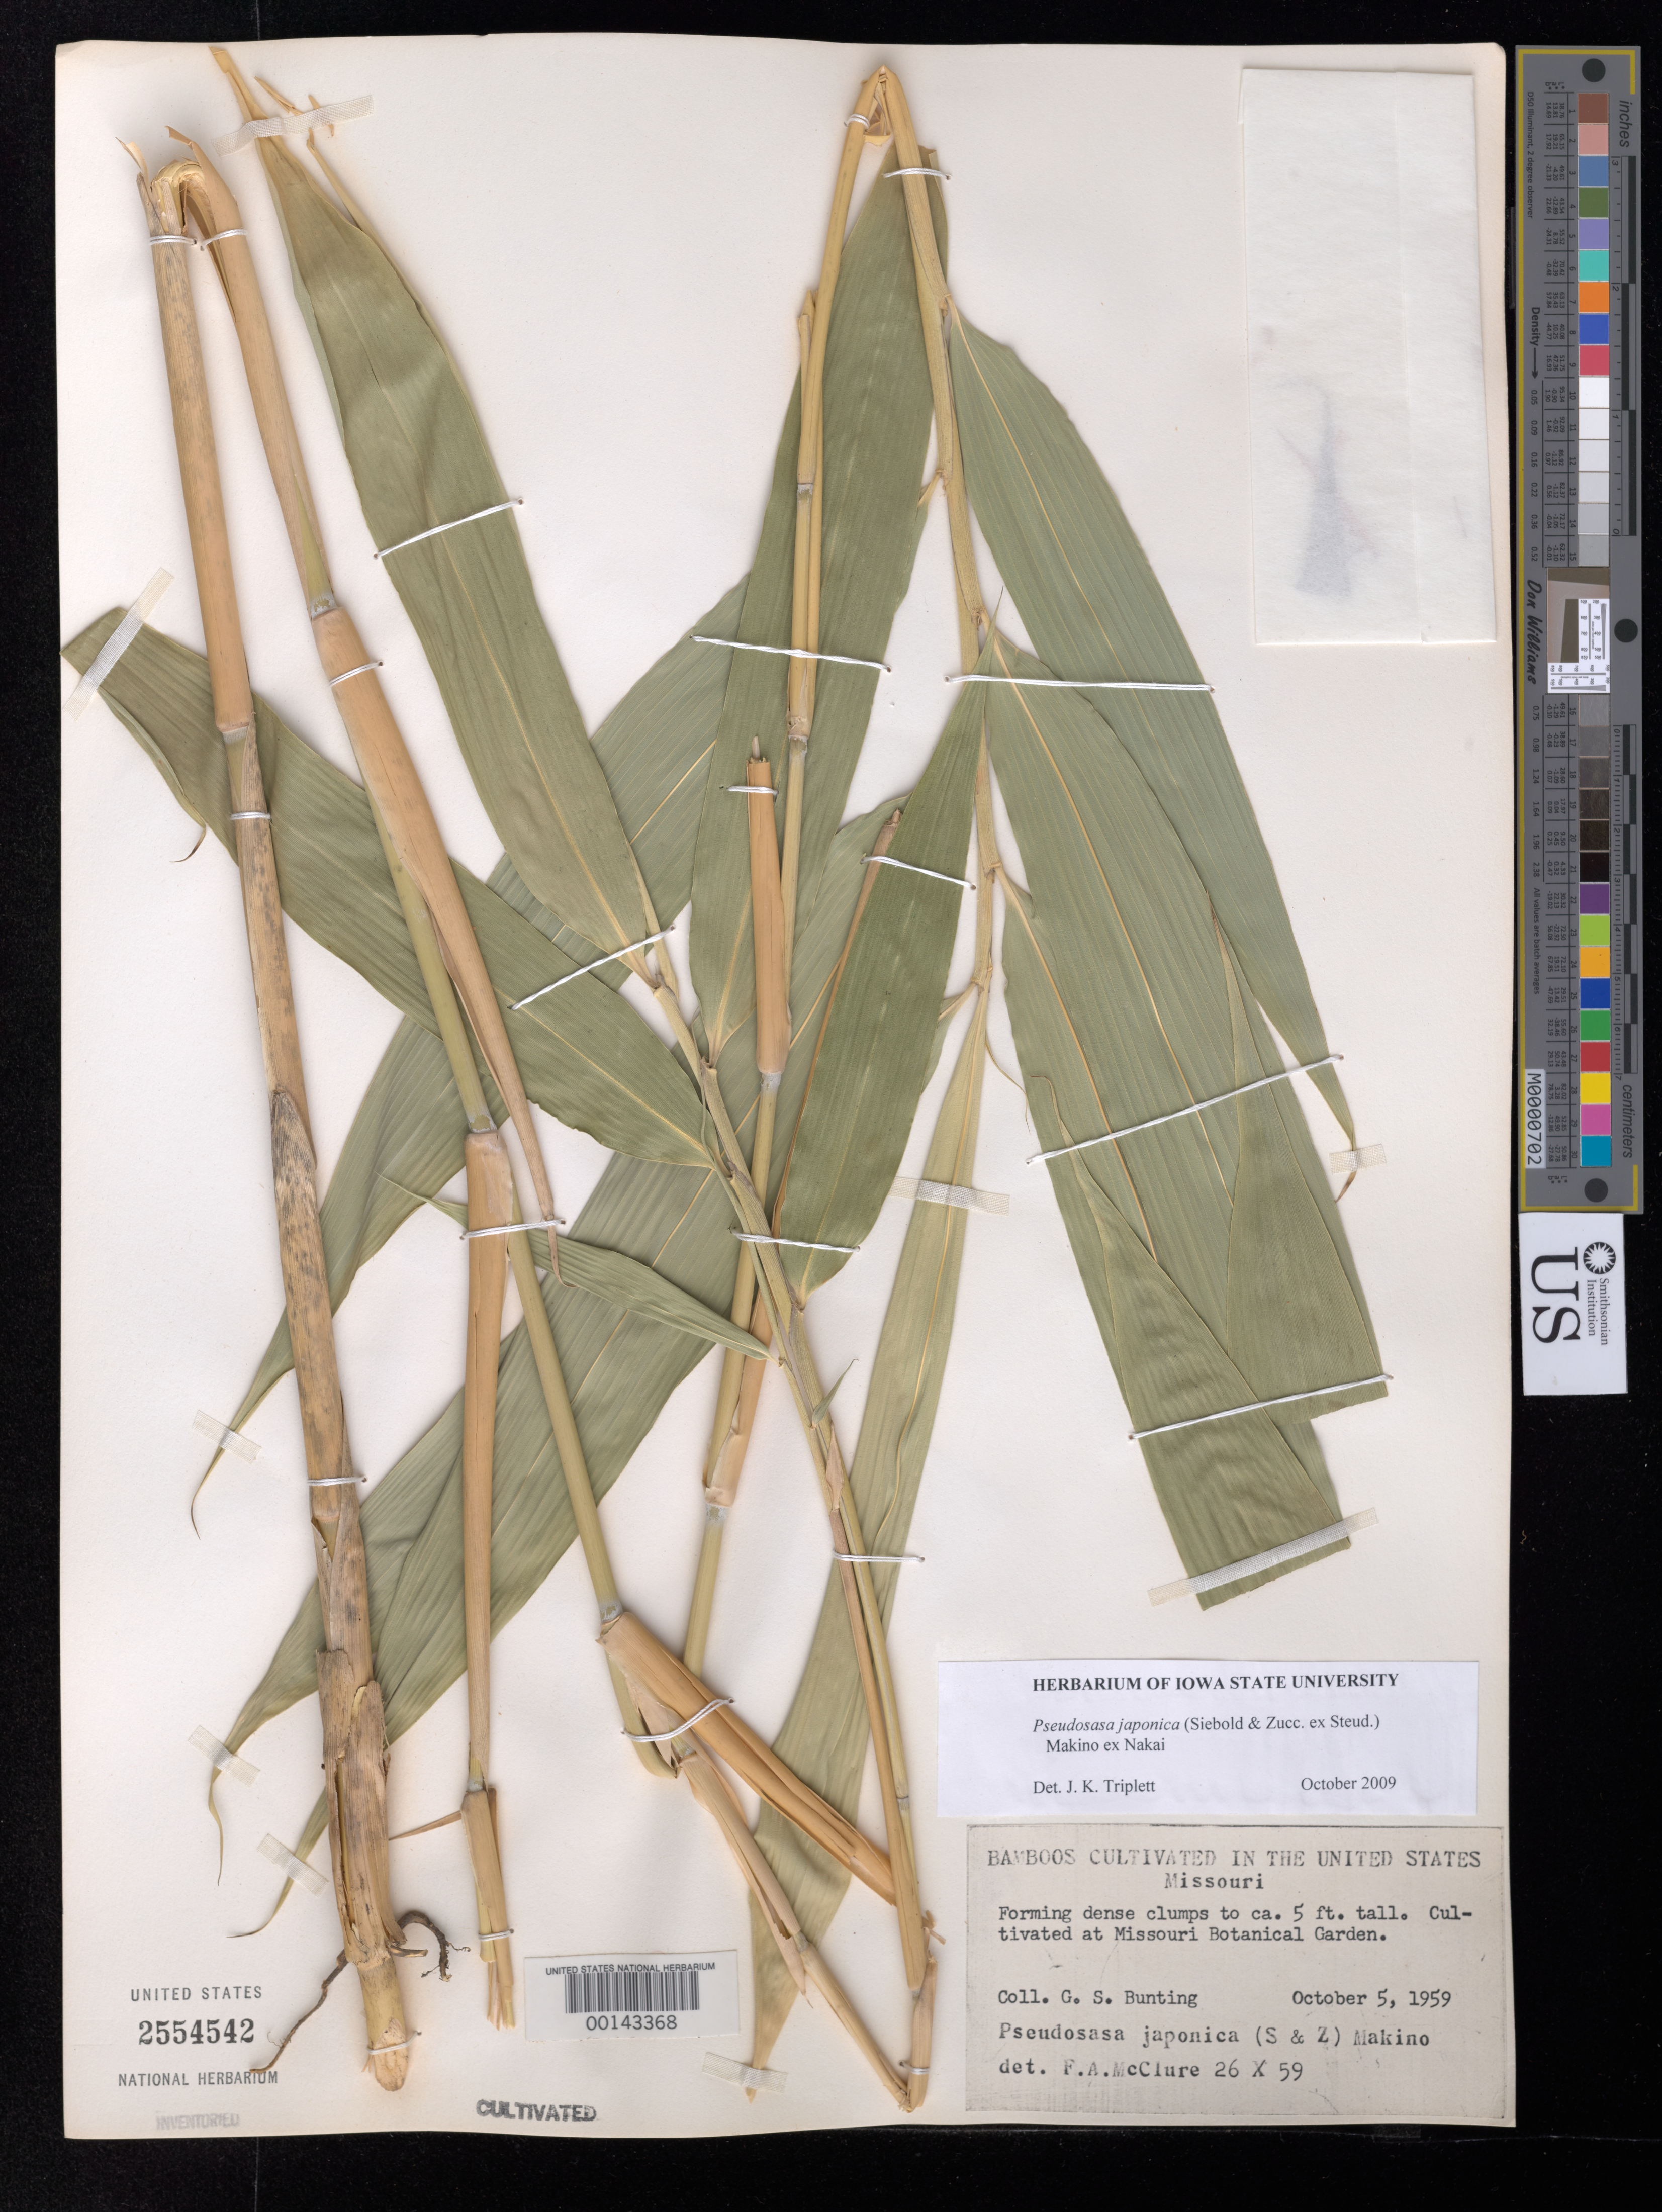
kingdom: Plantae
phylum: Tracheophyta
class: Liliopsida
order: Poales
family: Poaceae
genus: Pseudosasa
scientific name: Pseudosasa japonica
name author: (Siebold & Zucc. ex Steud.) Makino ex Nakai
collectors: G. S. Bunting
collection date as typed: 05 Oct 1959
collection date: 1959-10-05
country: United States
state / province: Missouri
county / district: Saint Louis City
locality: Missouri botanic garden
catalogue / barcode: US 2554542